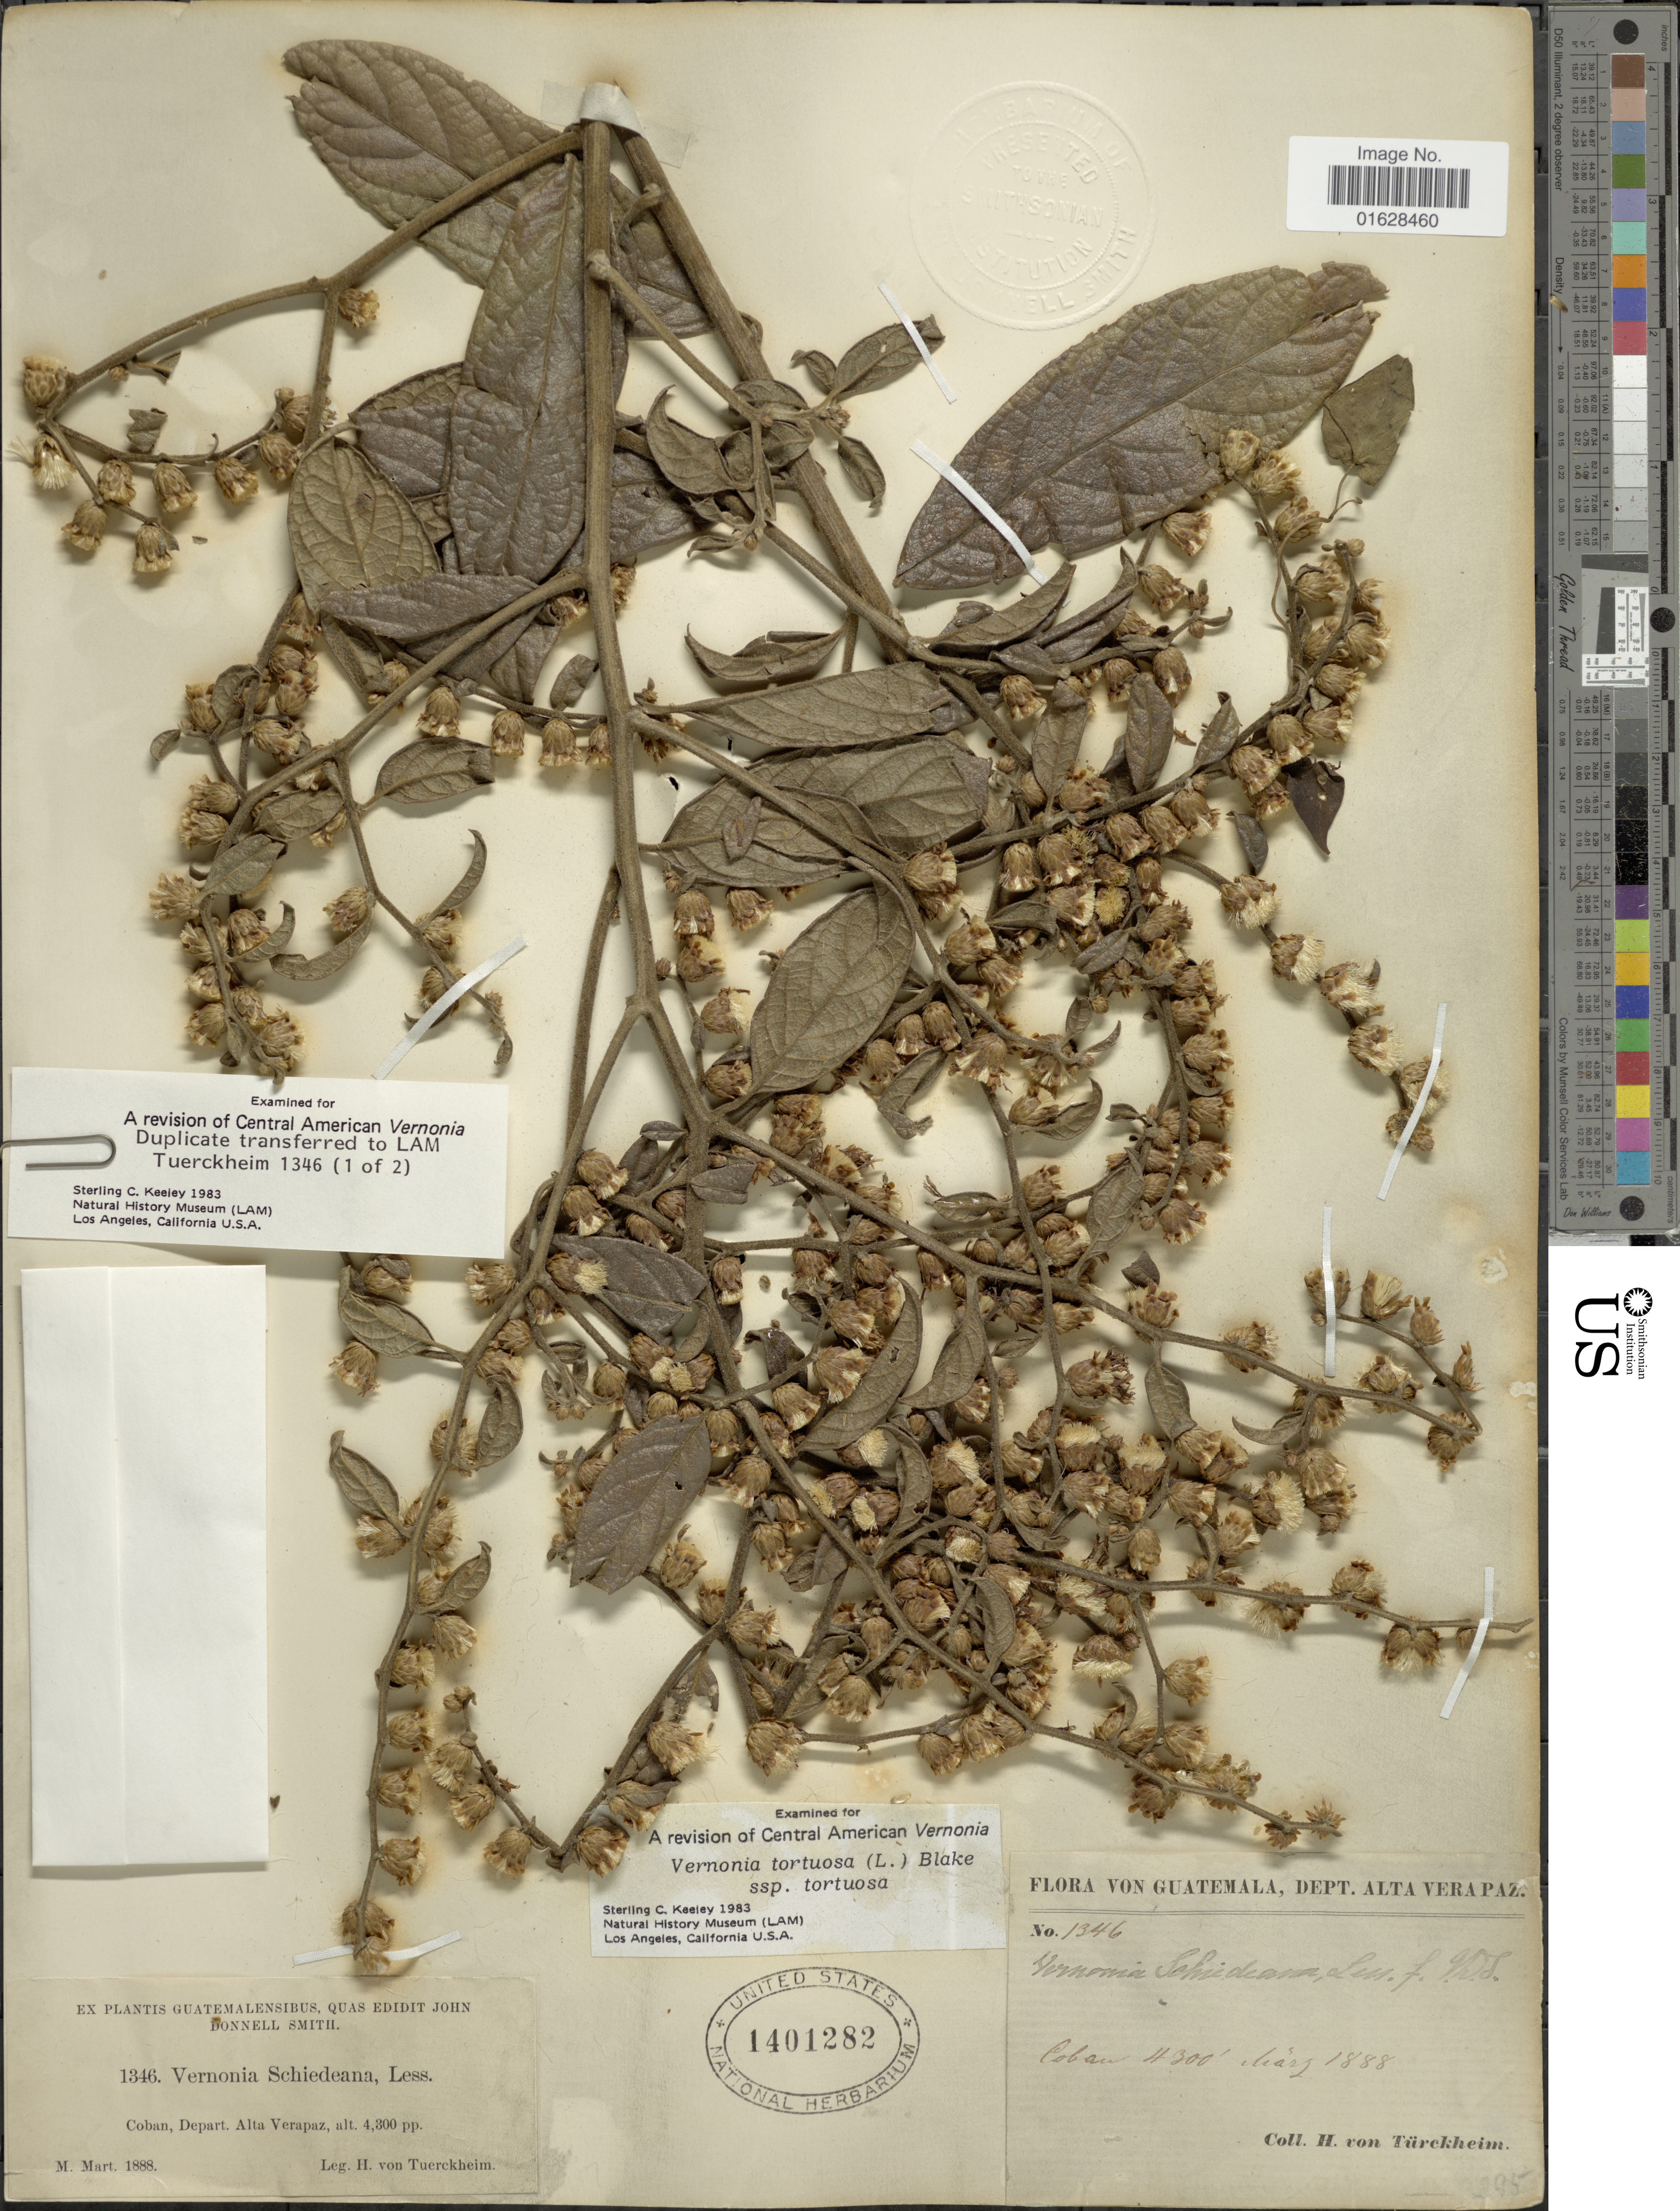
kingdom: Plantae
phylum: Tracheophyta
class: Magnoliopsida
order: Asterales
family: Asteraceae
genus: Lepidaploa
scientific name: Lepidaploa tortuosa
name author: (L.) H. Rob.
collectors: H. von Türckheim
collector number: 1346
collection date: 1888-03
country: Guatemala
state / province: Alta Verapaz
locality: Guatemalensibus, Coban, Depart. Alta Verapaz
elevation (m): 1311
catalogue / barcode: US 1401282